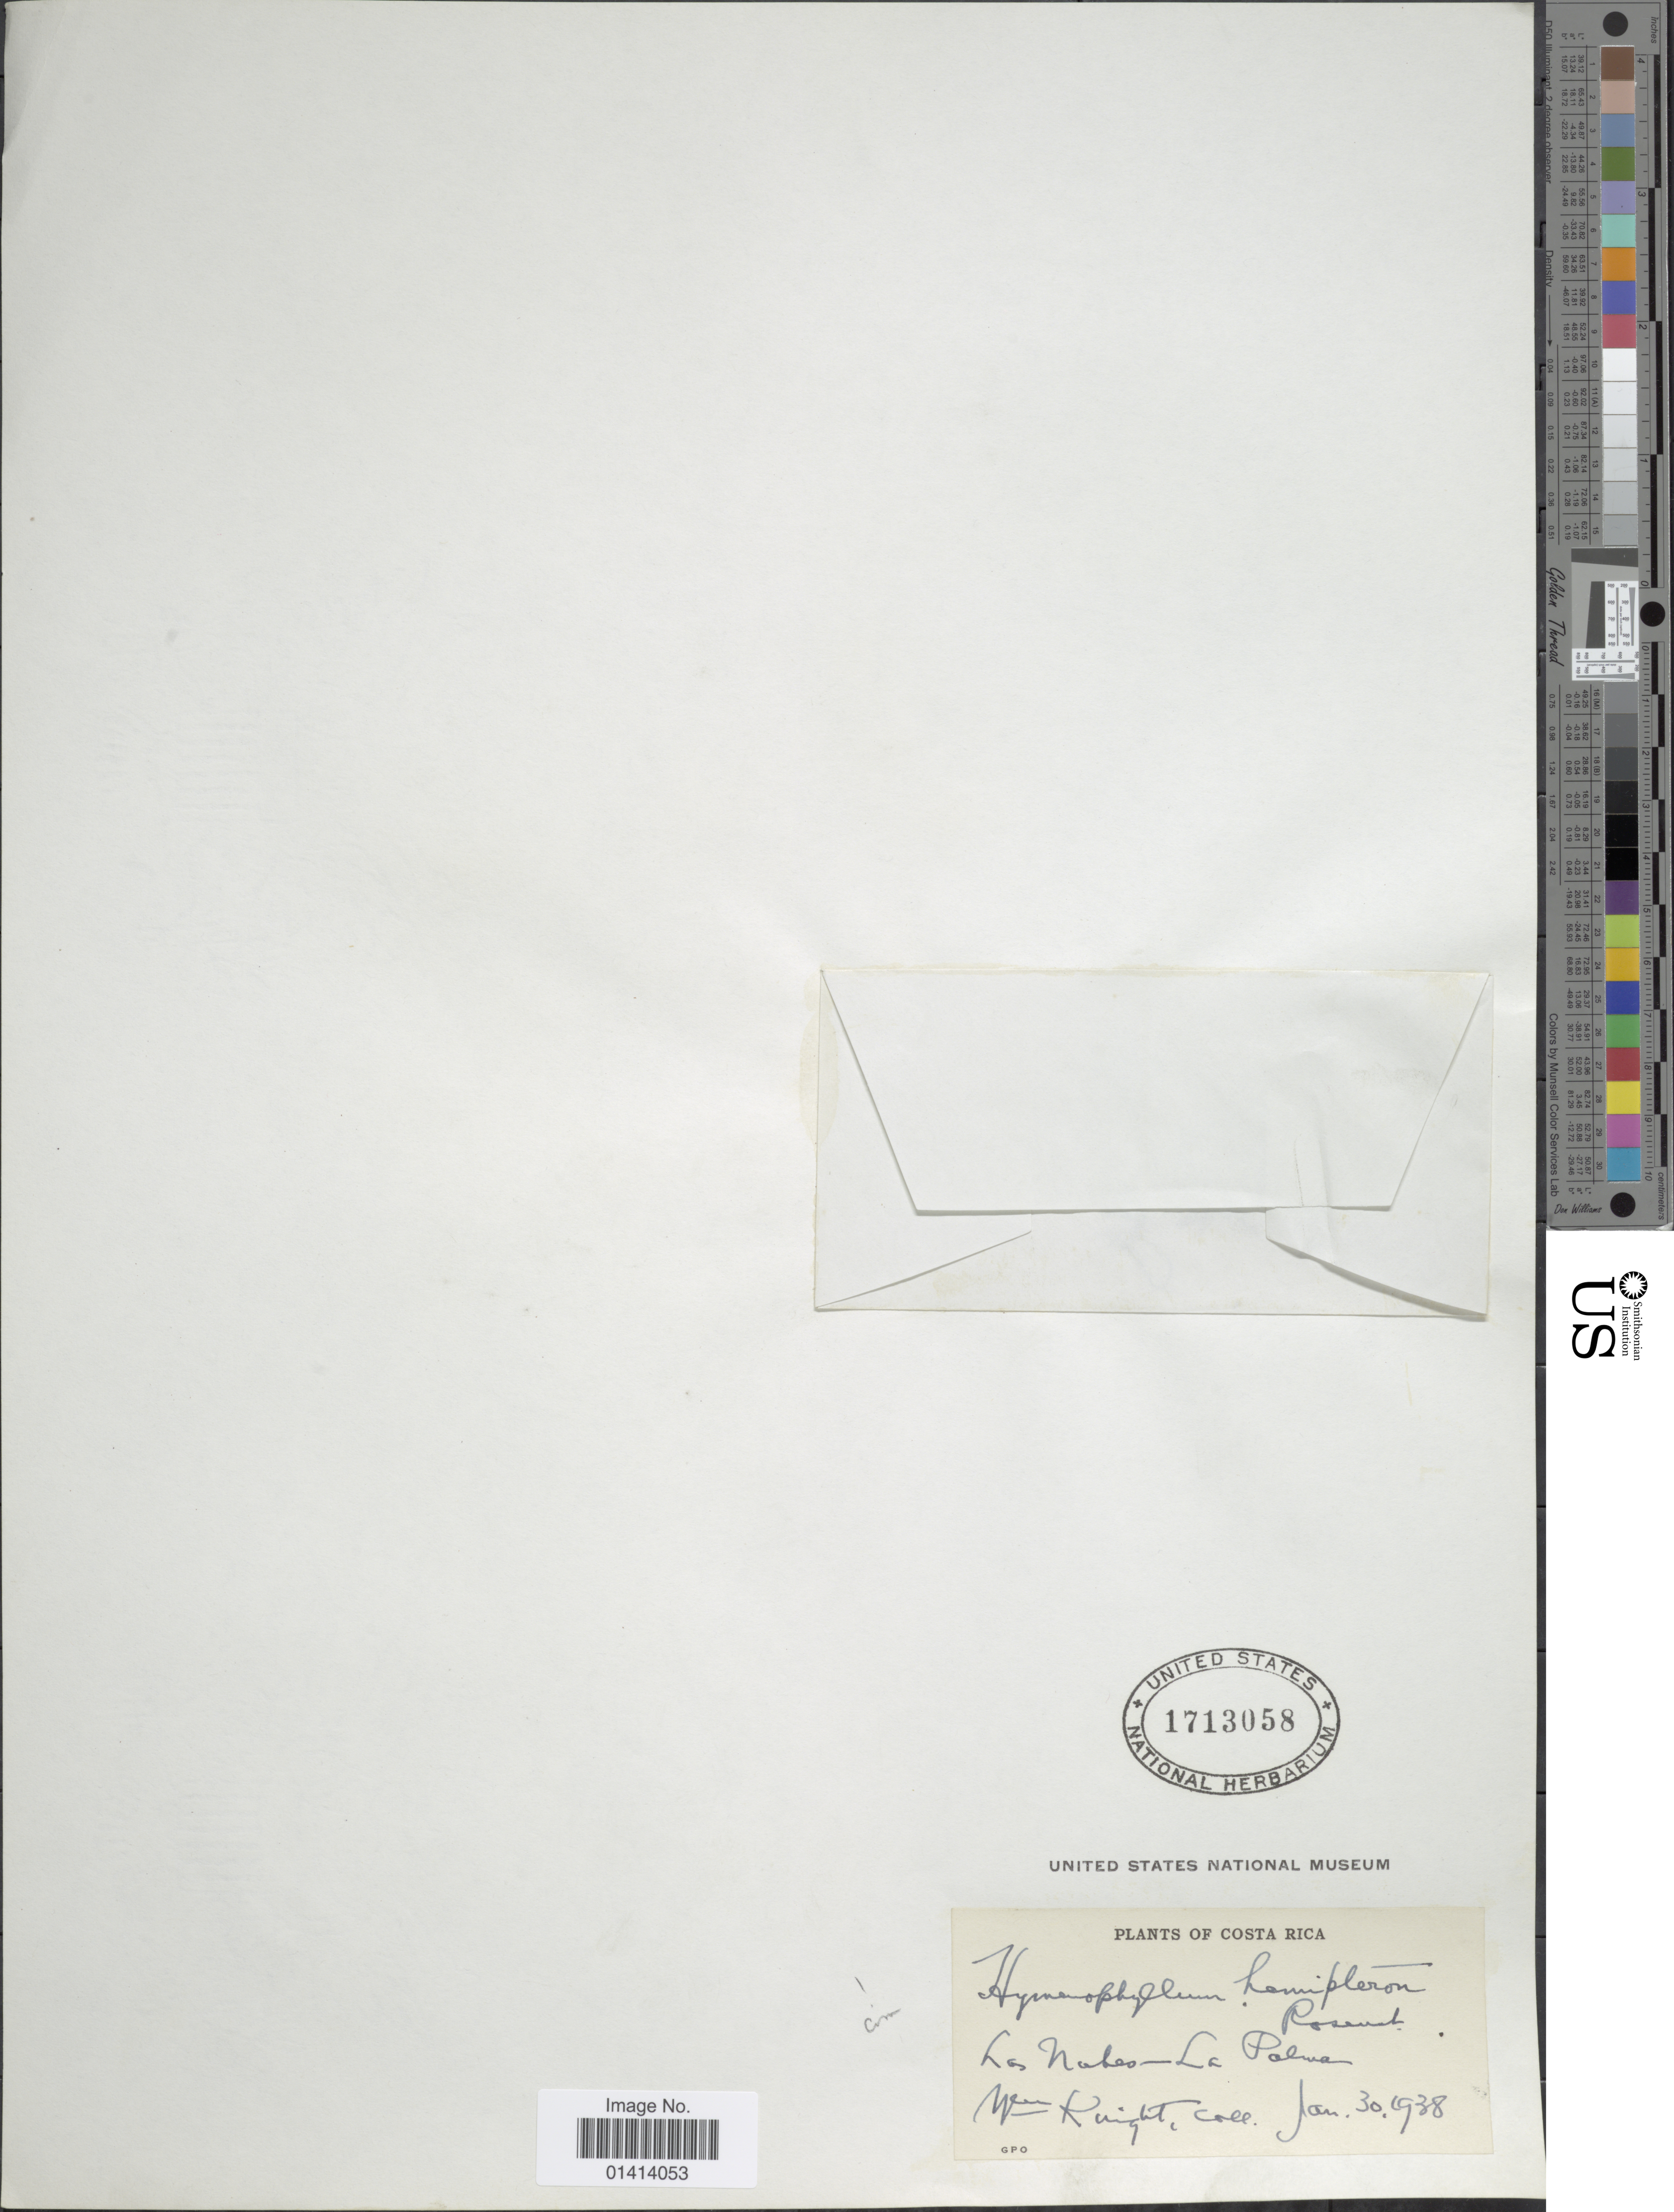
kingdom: Plantae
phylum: Tracheophyta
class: Polypodiopsida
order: Hymenophyllales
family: Hymenophyllaceae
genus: Hymenophyllum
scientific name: Hymenophyllum hemipteron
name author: Rosenst.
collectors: W. Knight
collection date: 1938-01-30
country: Costa Rica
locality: Las Nubes - La Palma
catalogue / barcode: US 1713058